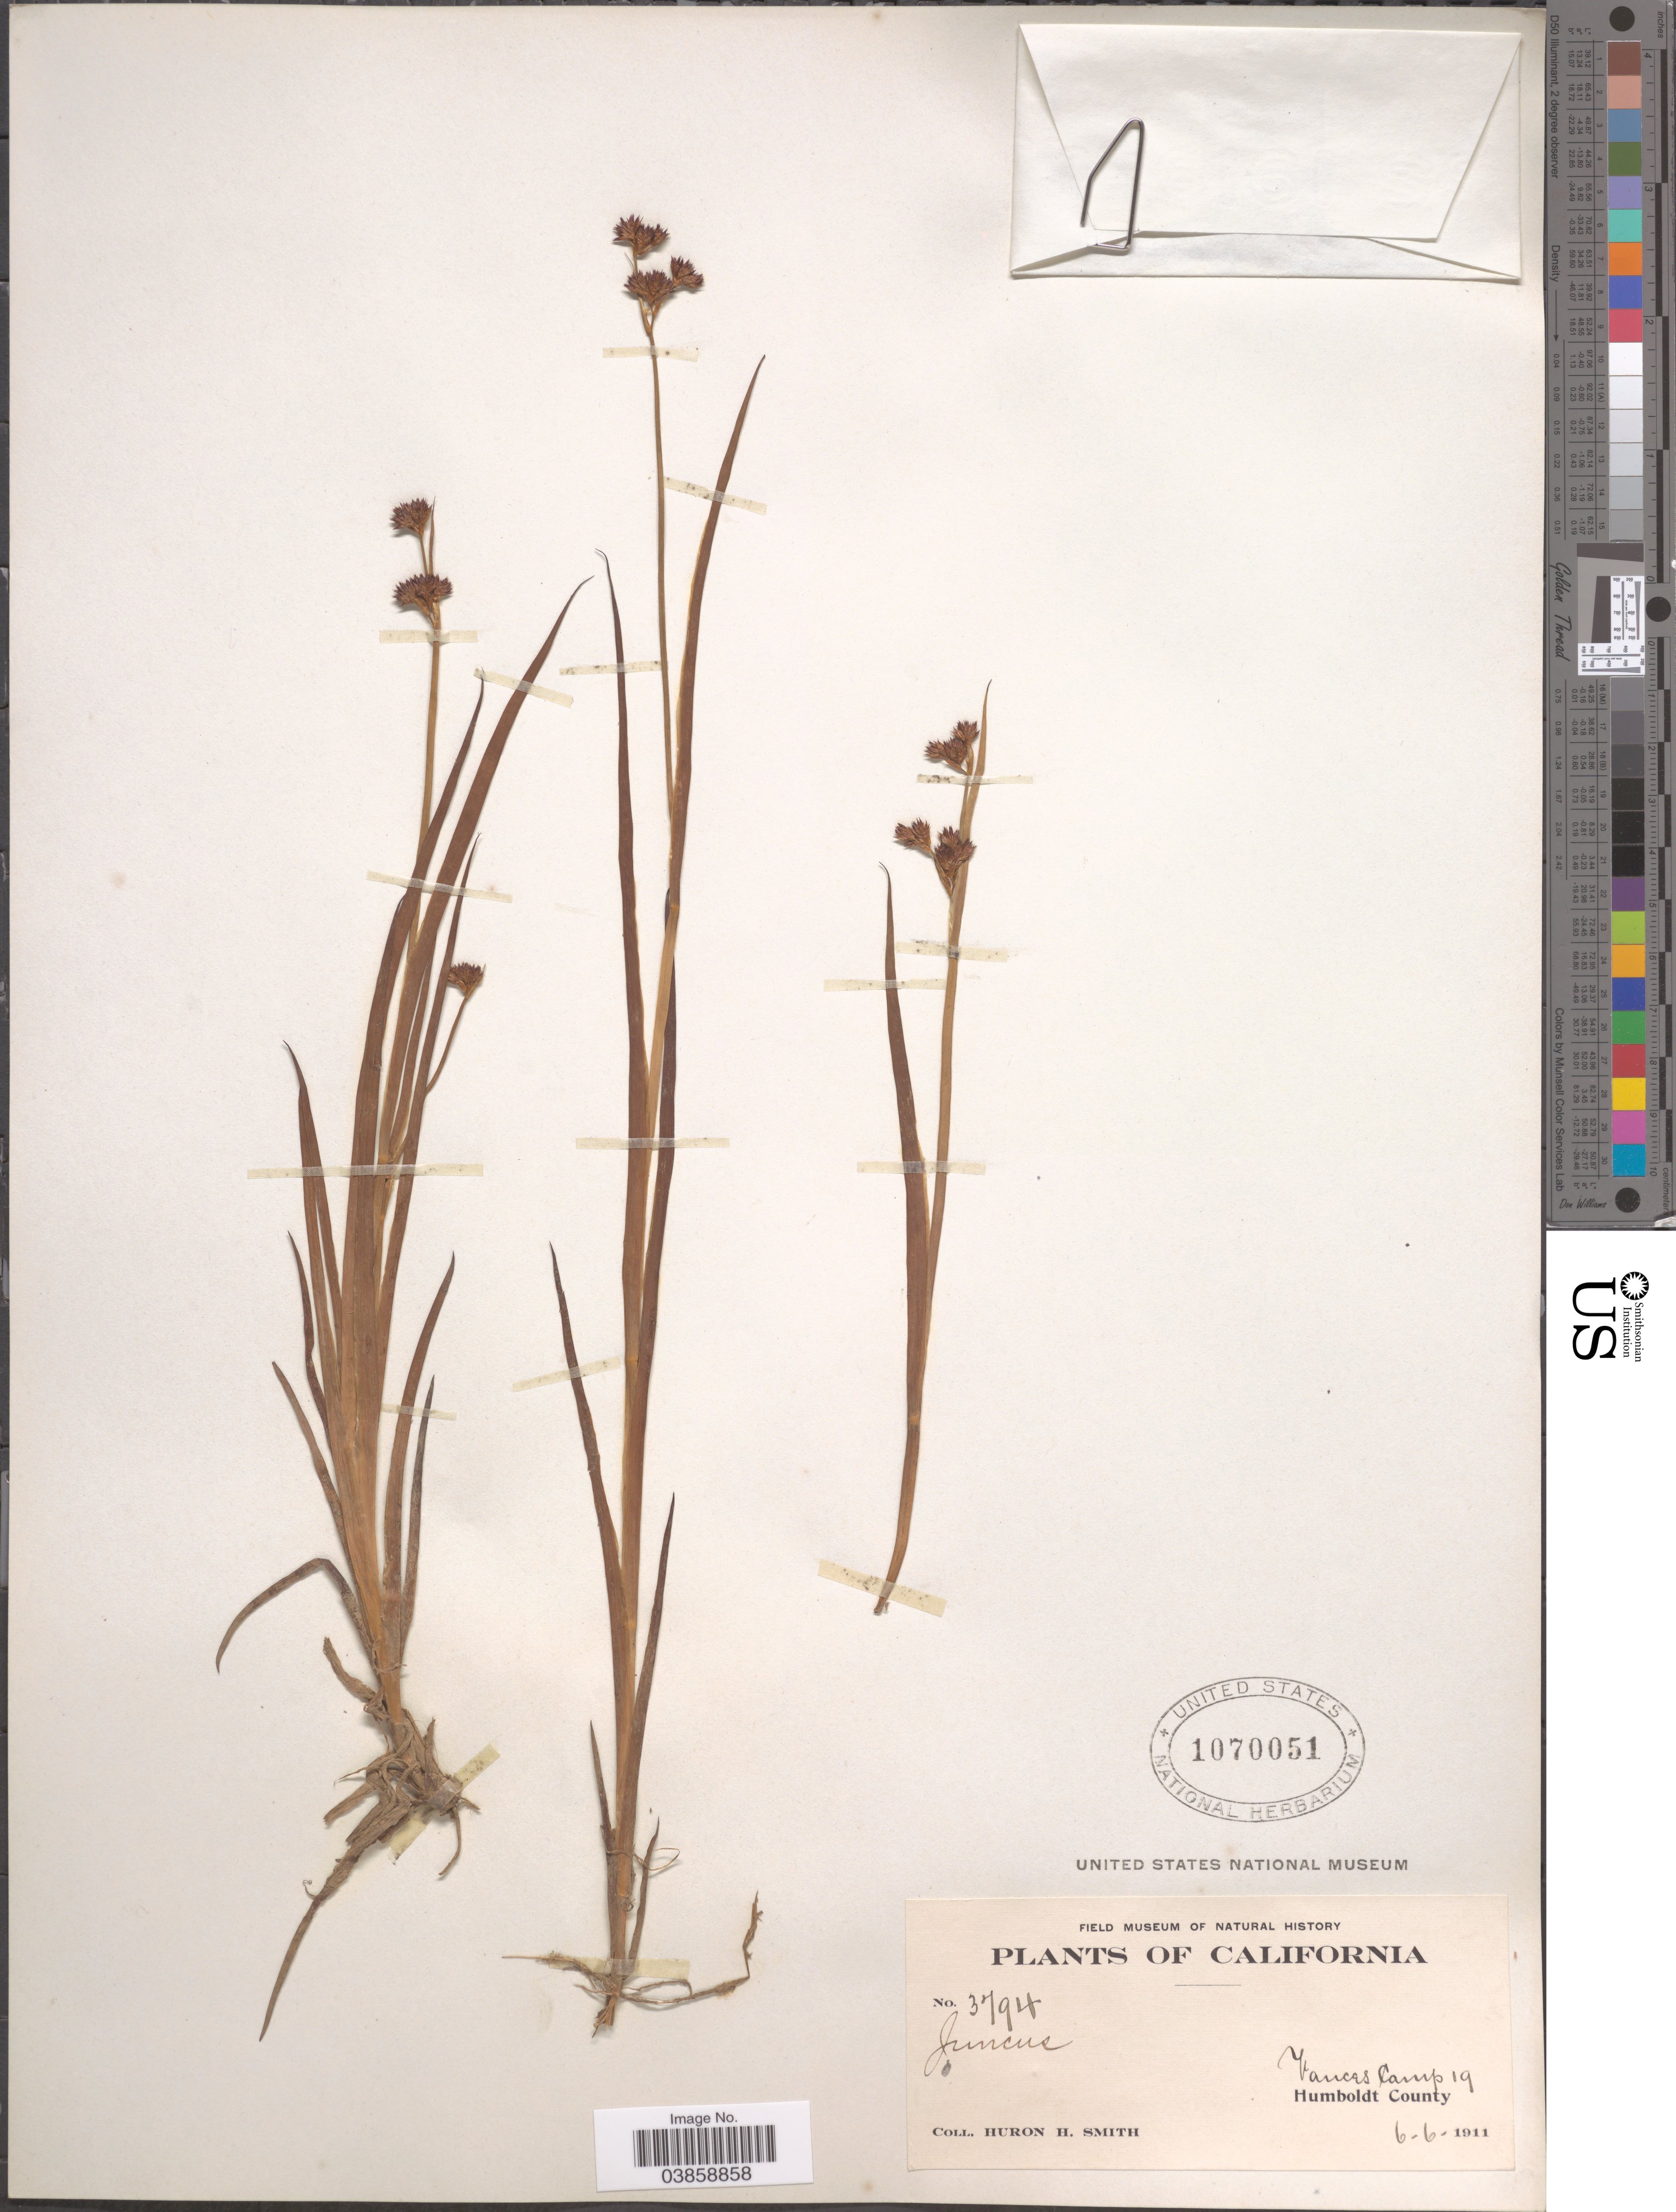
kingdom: Plantae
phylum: Tracheophyta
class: Liliopsida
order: Poales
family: Juncaceae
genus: Juncus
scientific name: Juncus sp.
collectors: Huron H. Smith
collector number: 3794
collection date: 1911-06-06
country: United States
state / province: California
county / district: Humboldt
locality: Yances Camp 19. Humboldt County.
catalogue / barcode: US 1070051